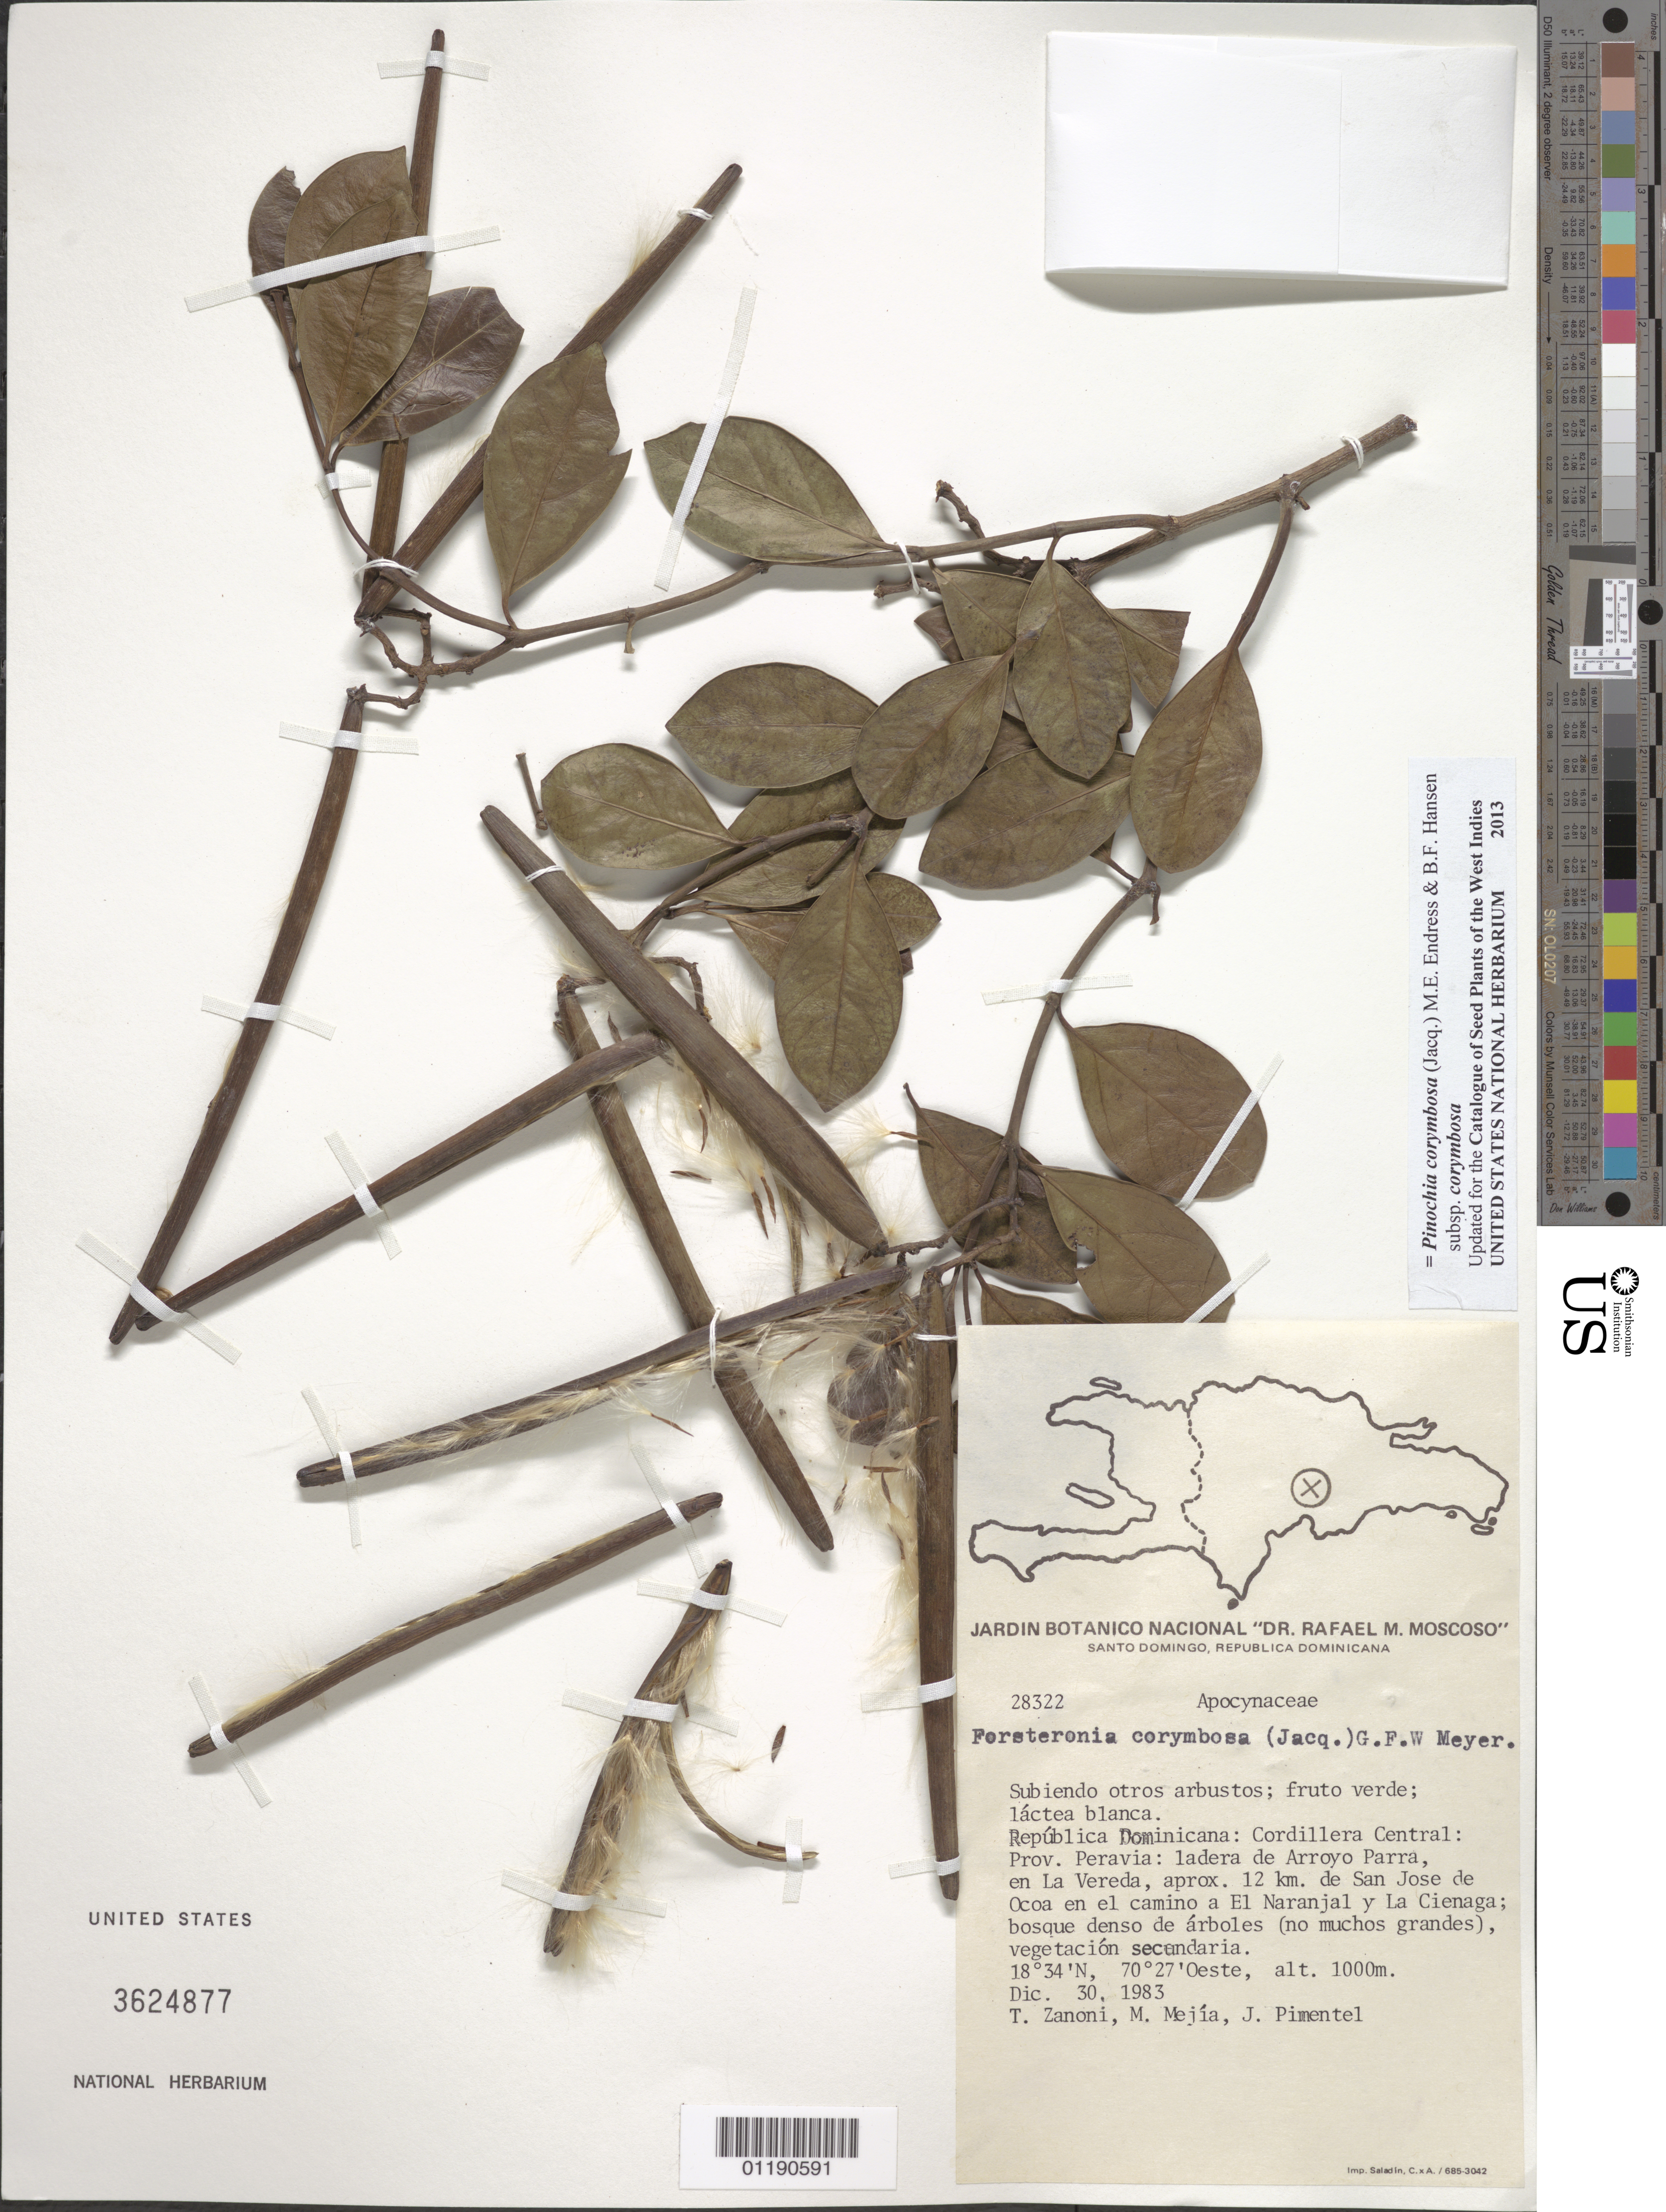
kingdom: Plantae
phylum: Tracheophyta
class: Magnoliopsida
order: Gentianales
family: Apocynaceae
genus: Pinochia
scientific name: Pinochia corymbosa subsp. corymbosa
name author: (Jacq.) M.E. Endress & B.F. Hansen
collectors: T. A. Zanoni, J. Salazar & M. Mejia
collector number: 28322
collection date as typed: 30 Dec 1983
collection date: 1983-12-30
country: Dominican Republic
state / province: Peravia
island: Hispaniola Island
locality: Cordillera Central; ladera de Arroyo Parra, en la Vereda, approx. 12 km de San José de Ocoa en el camino a El Naranjal y La Cienaga.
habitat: Bosque denso de árboles 9no muchos grandes0, vegetación secundaria.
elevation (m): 1000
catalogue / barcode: US 3624877